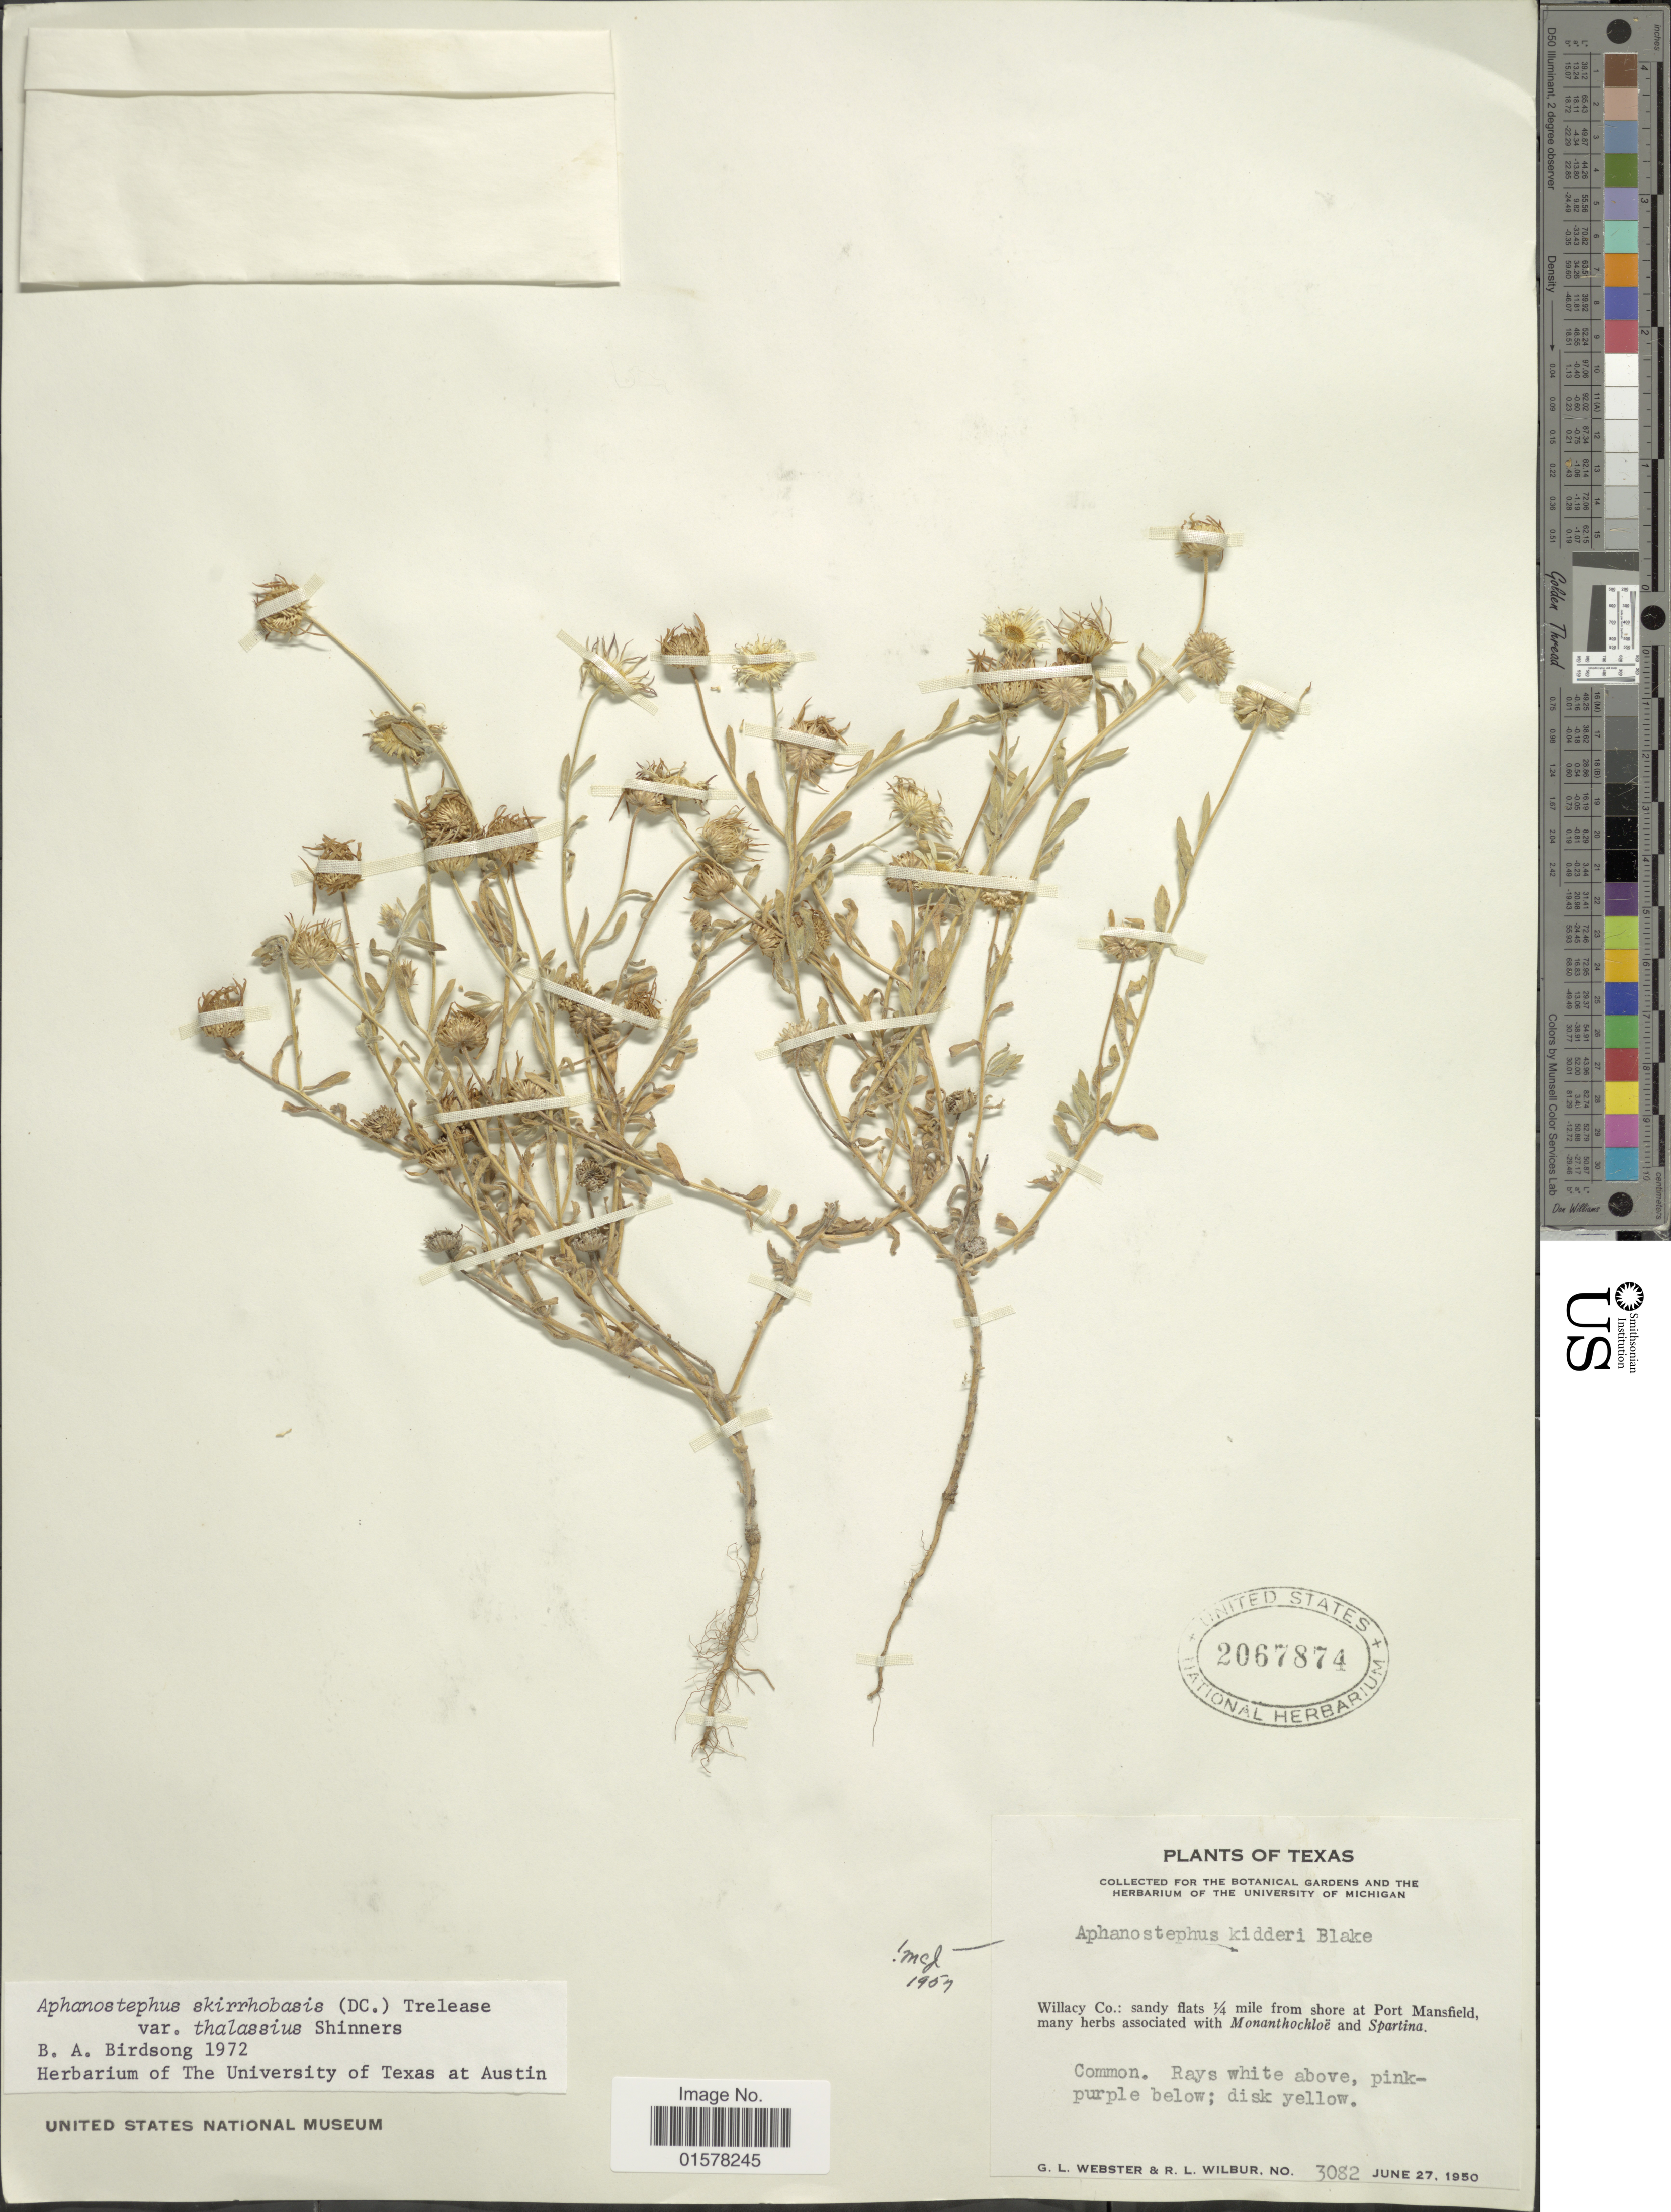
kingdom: Plantae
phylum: Tracheophyta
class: Magnoliopsida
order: Asterales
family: Asteraceae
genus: Aphanostephus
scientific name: Aphanostephus skirrhobasis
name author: (DC.) Trel. ex Coville & Branner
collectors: G. L. Webster & R. L. Wilbur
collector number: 3082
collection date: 1950-06-27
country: United States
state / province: Texas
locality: Texas. Willacy Co.: sandy flats 1/4 mile from shore at Port Mansfield,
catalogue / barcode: US 2067874